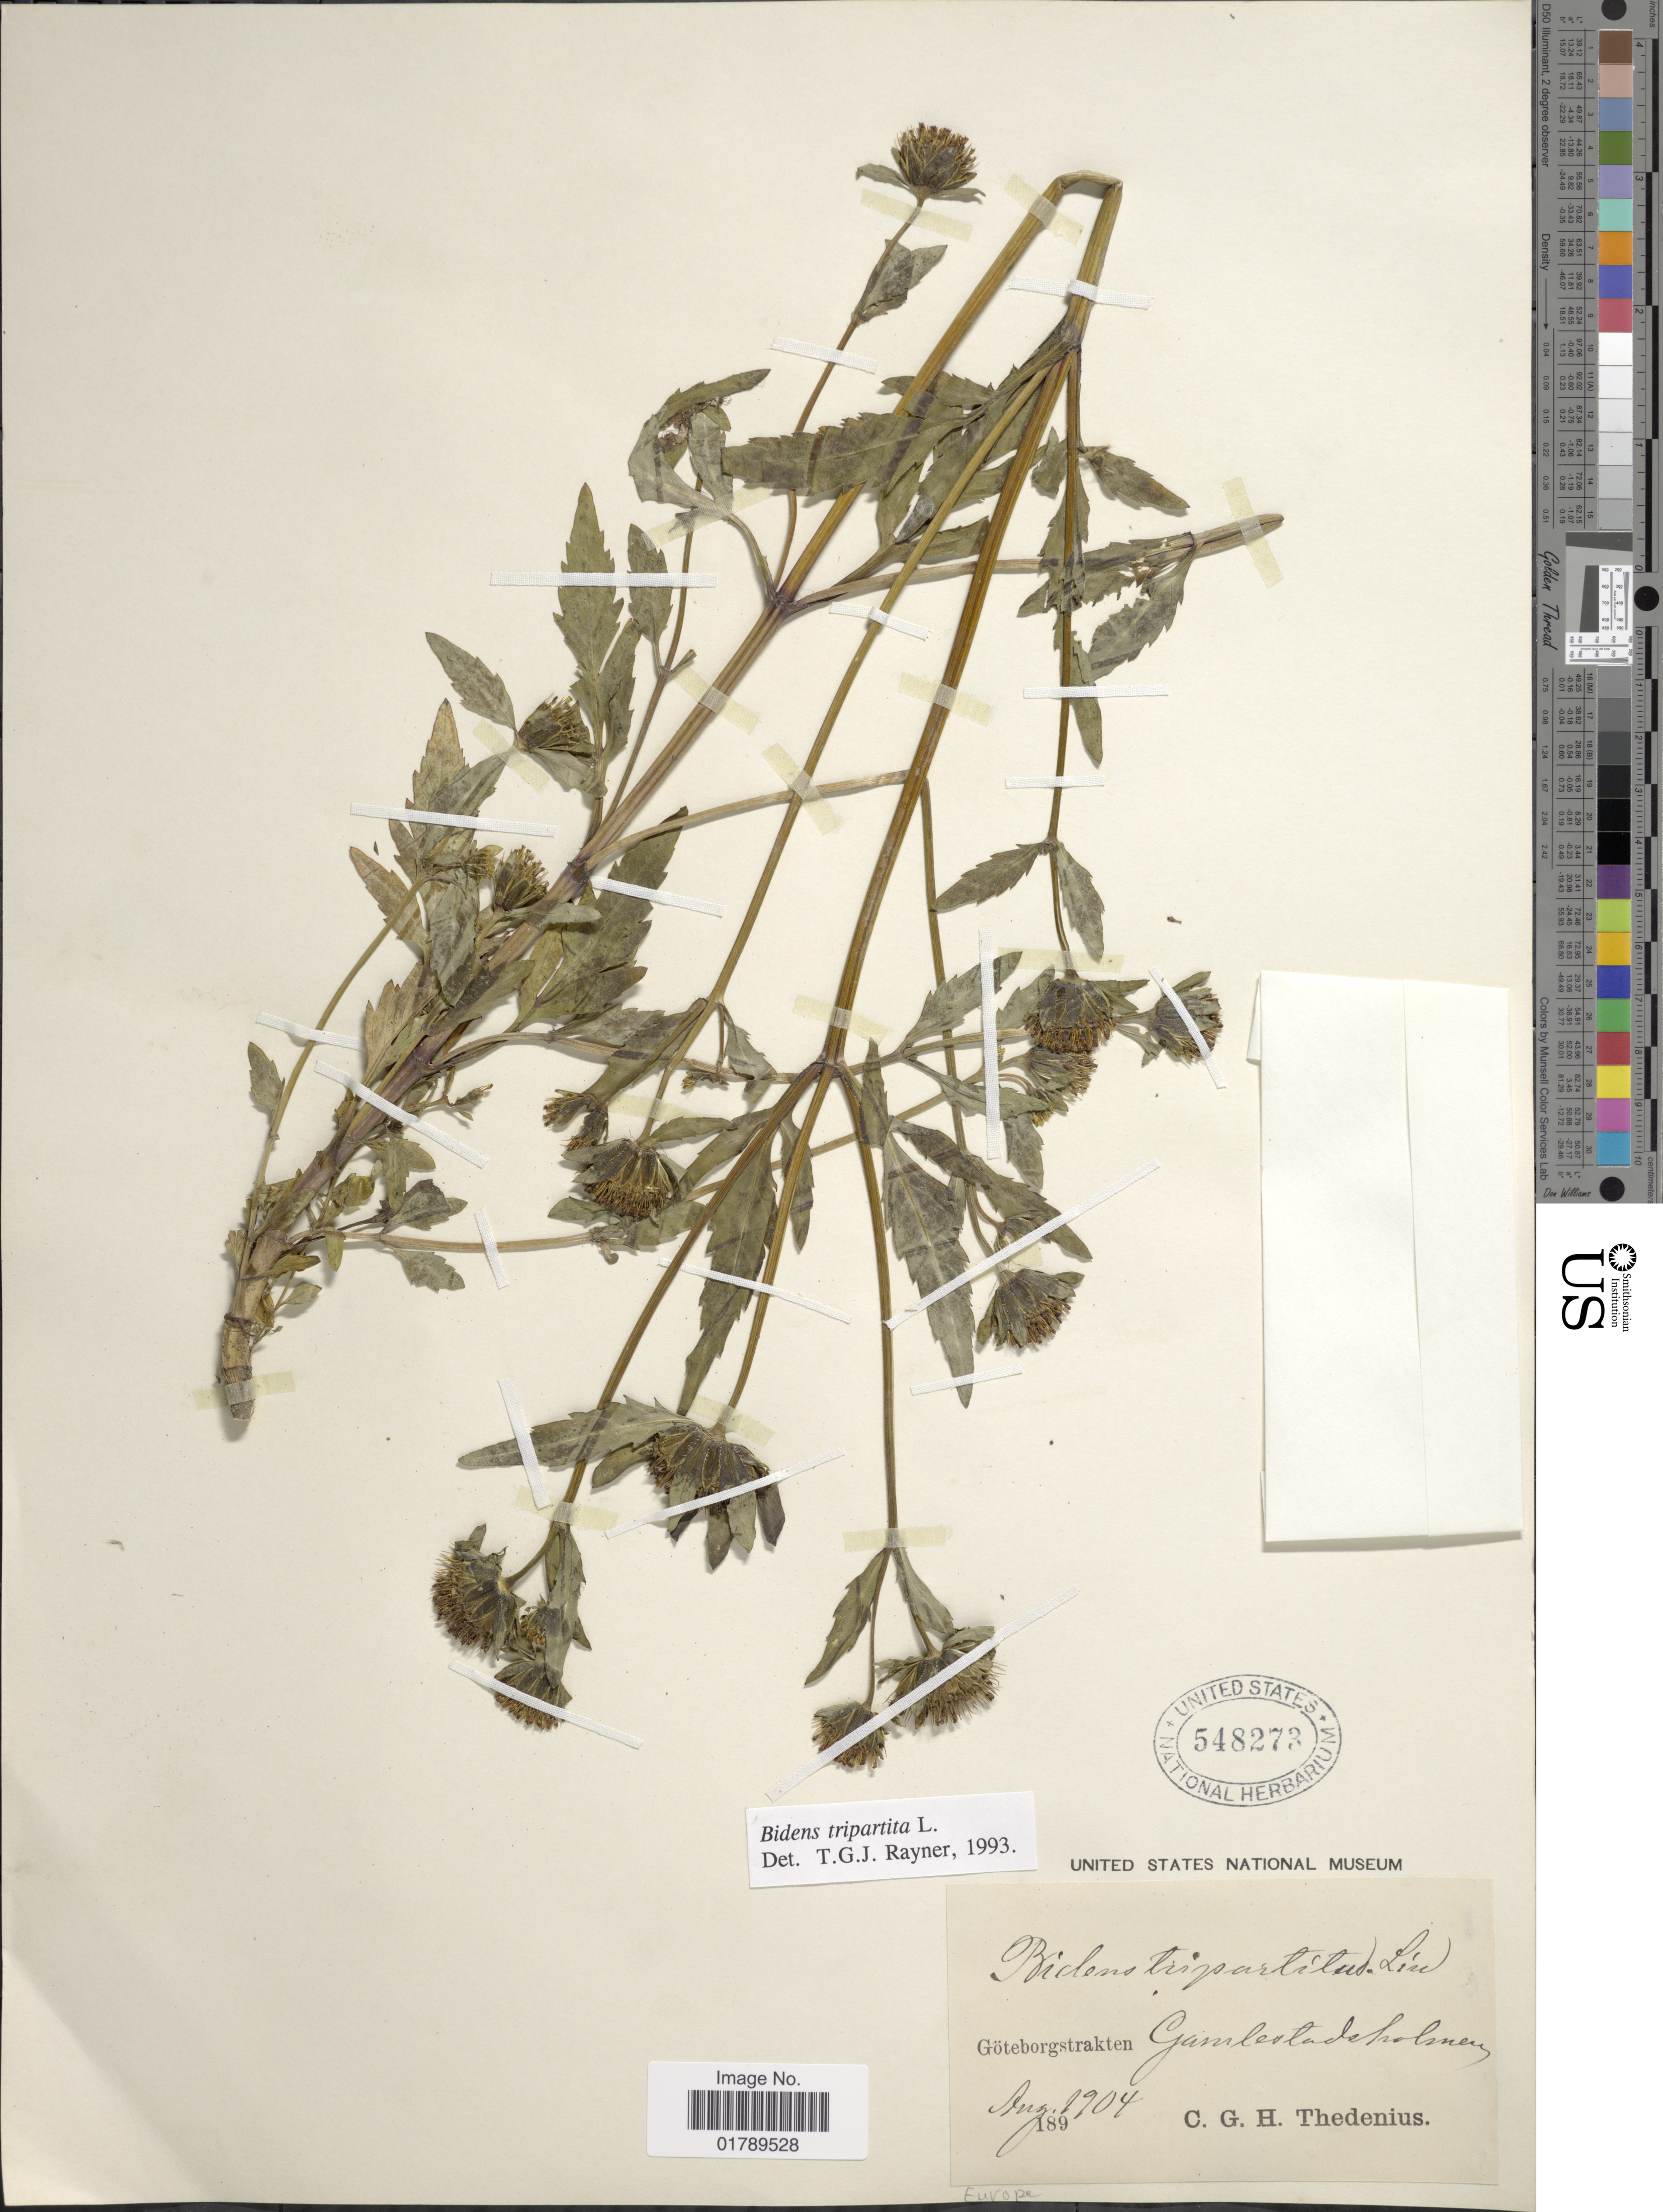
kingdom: Plantae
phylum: Tracheophyta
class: Magnoliopsida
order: Asterales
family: Asteraceae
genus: Bidens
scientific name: Bidens tripartita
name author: L.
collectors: C. Thedenius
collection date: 1904-08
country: Sweden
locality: Goteborgstrakten. Gamlestadeholmen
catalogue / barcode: US 548273